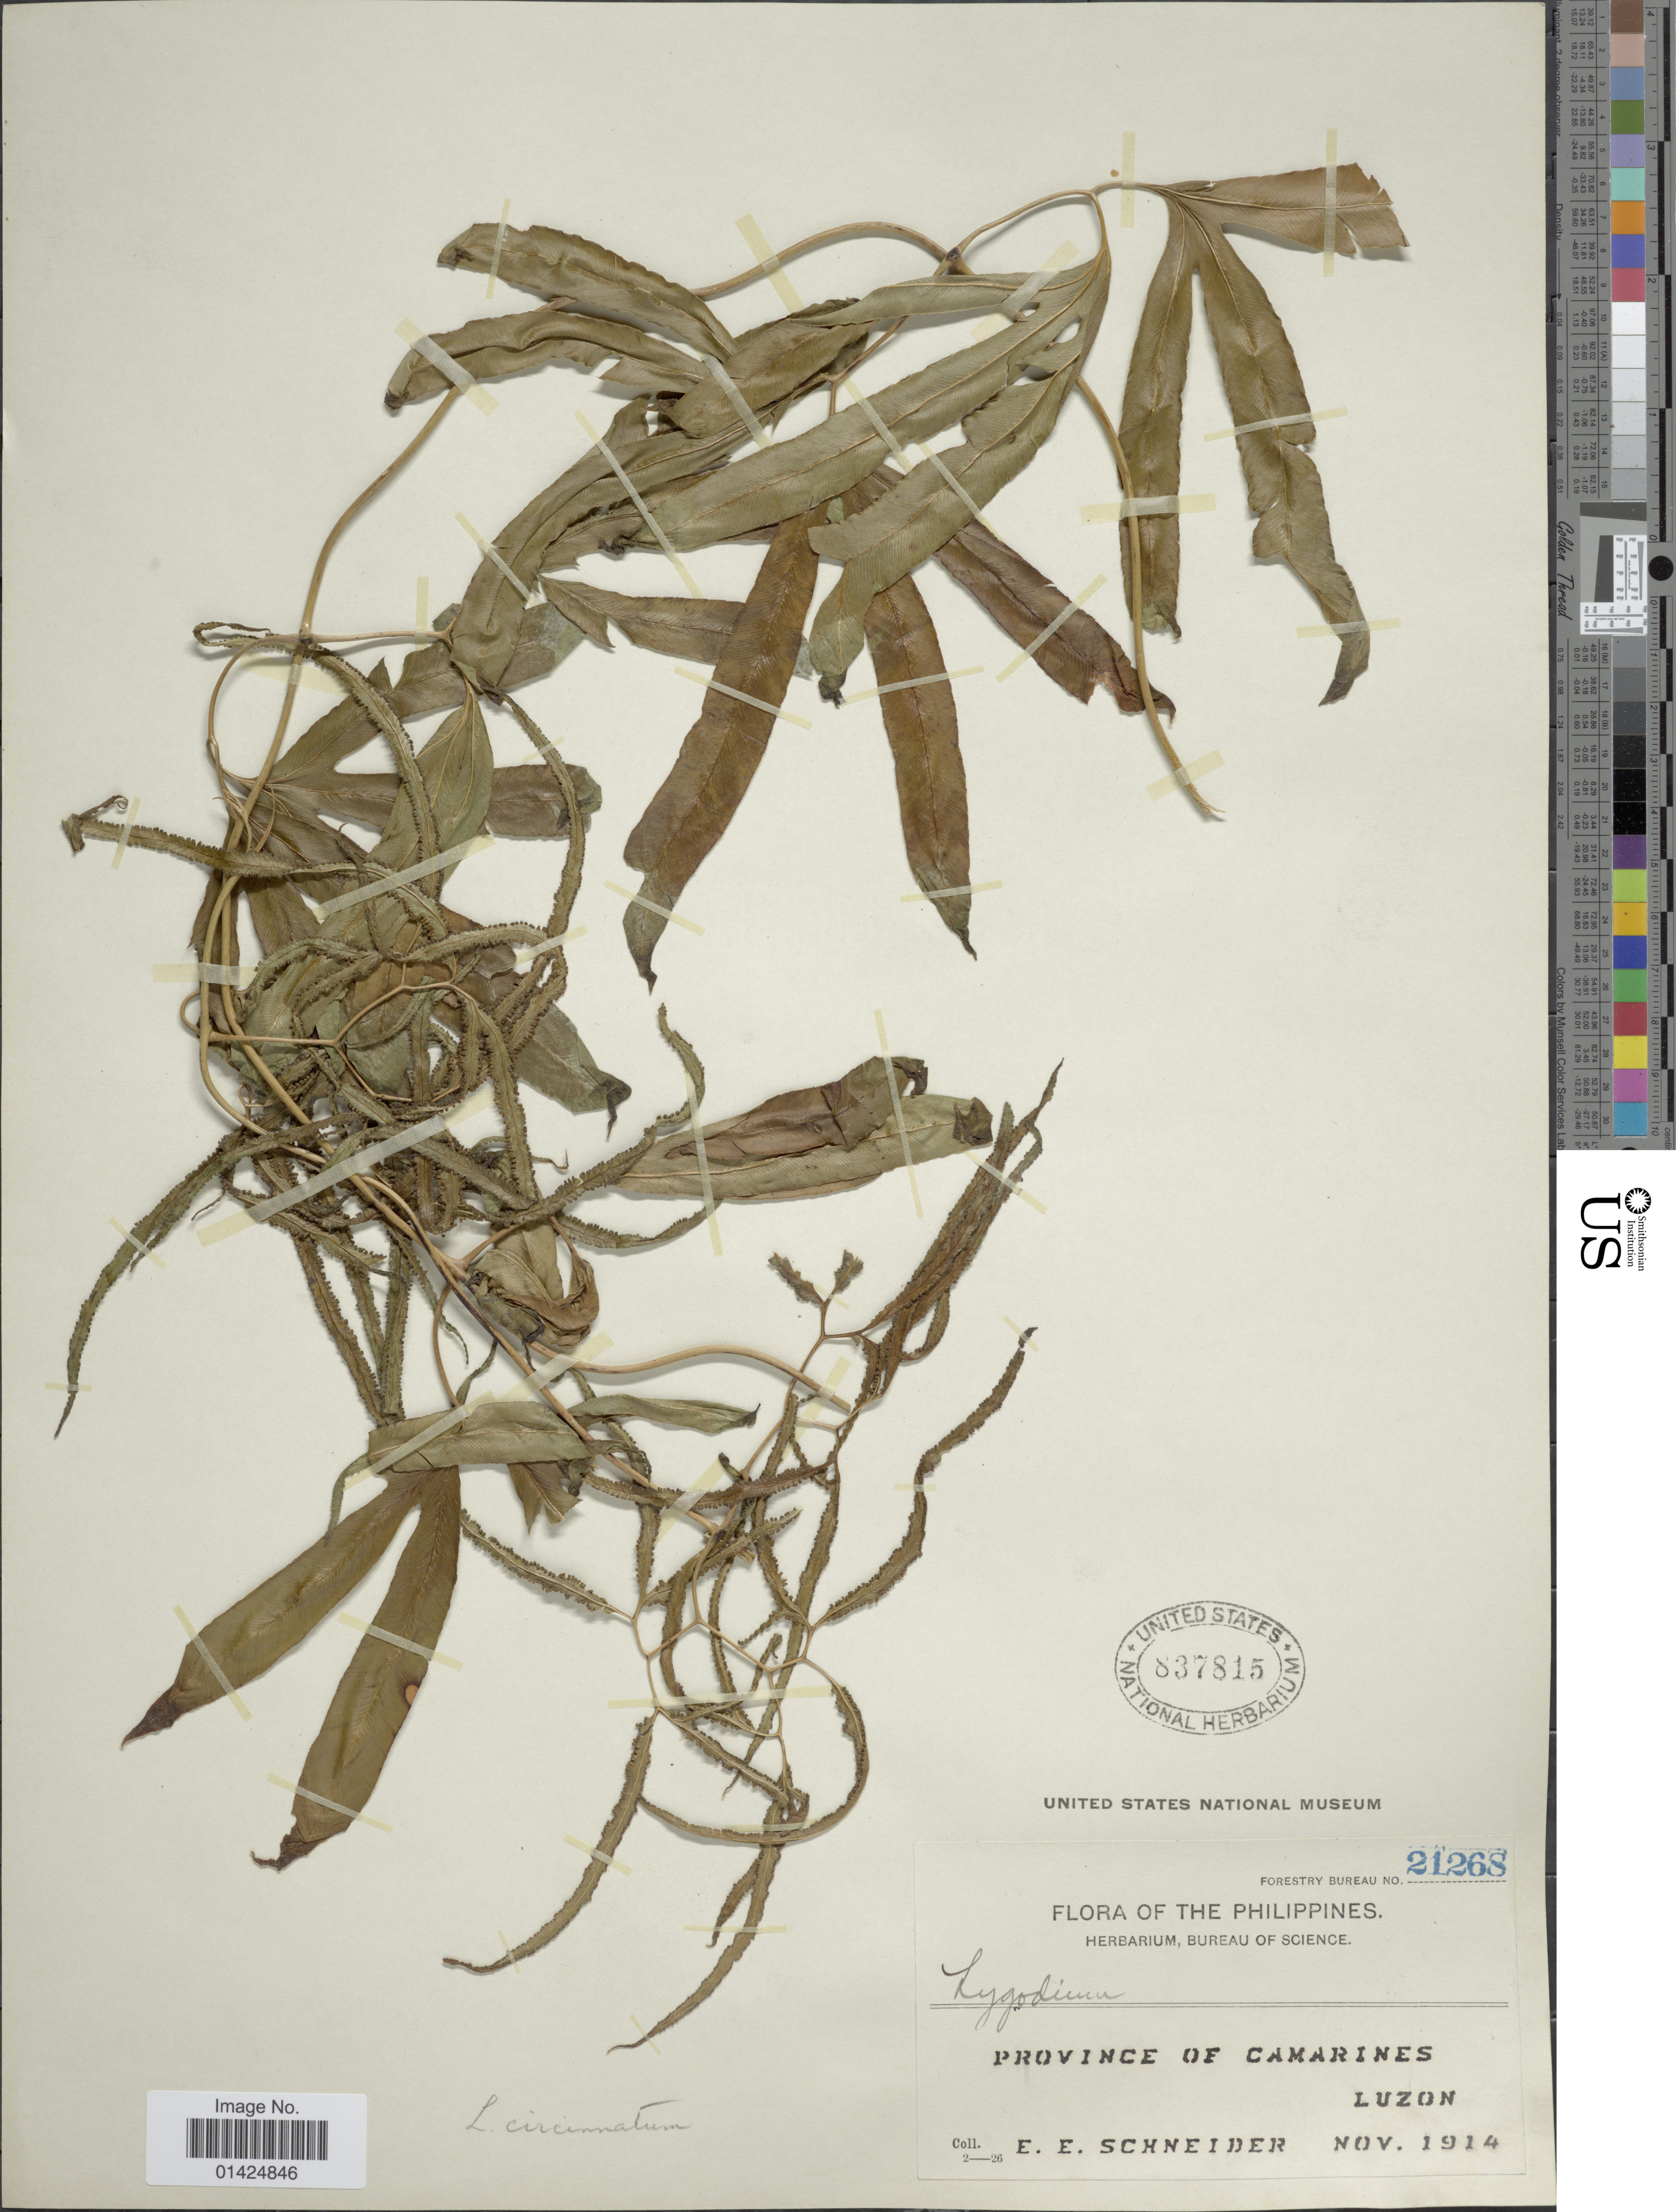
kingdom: Plantae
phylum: Tracheophyta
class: Polypodiopsida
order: Schizaeales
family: Lygodiaceae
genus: Lygodium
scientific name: Lygodium circinnatum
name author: (Burm. f.) Sw.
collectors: E. E. Schneider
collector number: Forestry Bureau 21268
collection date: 1914-11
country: Philippines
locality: Province of Camarines, Luzon.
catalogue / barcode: US 837815